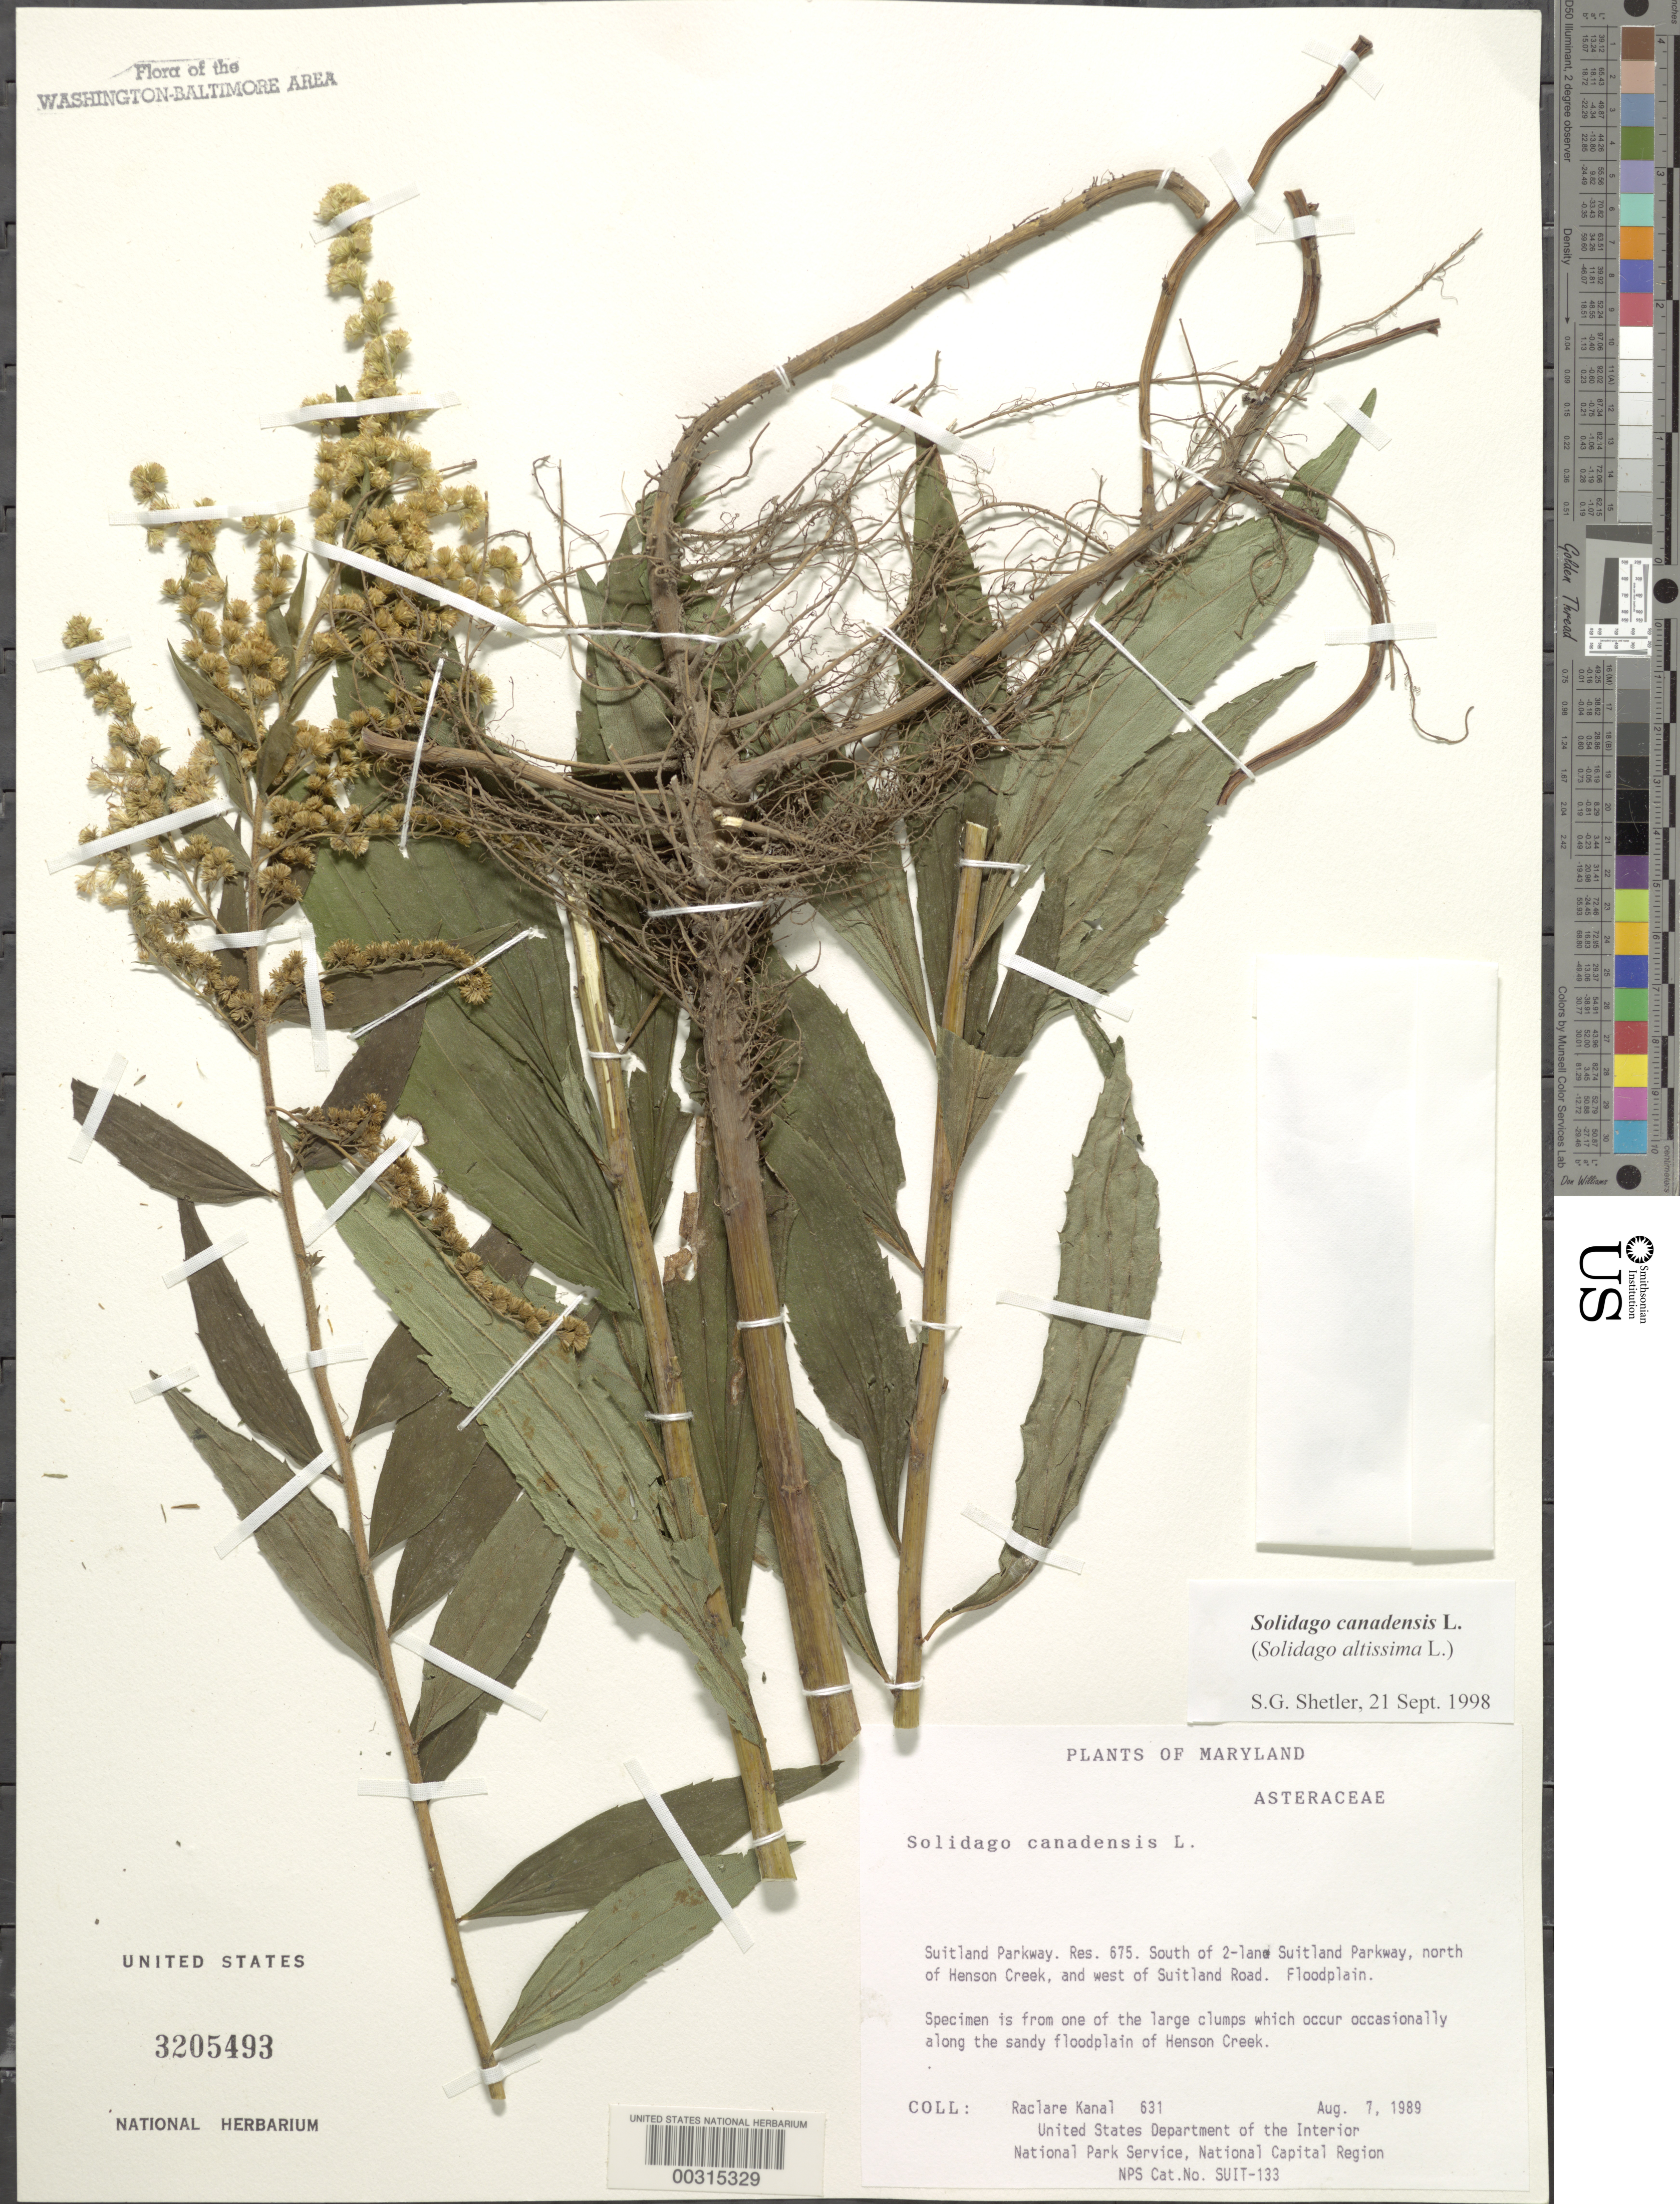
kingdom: Plantae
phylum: Tracheophyta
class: Magnoliopsida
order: Asterales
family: Asteraceae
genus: Solidago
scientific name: Solidago canadensis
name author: L.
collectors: R. Kanal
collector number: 631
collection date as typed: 07 Aug 1989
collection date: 1989-08-07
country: United States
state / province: Maryland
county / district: Prince George's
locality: Suitland Parkway, Res 675, S of Suitland Parkway, N of Henson Creek and W of Suitland Road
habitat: Floodplain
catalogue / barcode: US 3205493